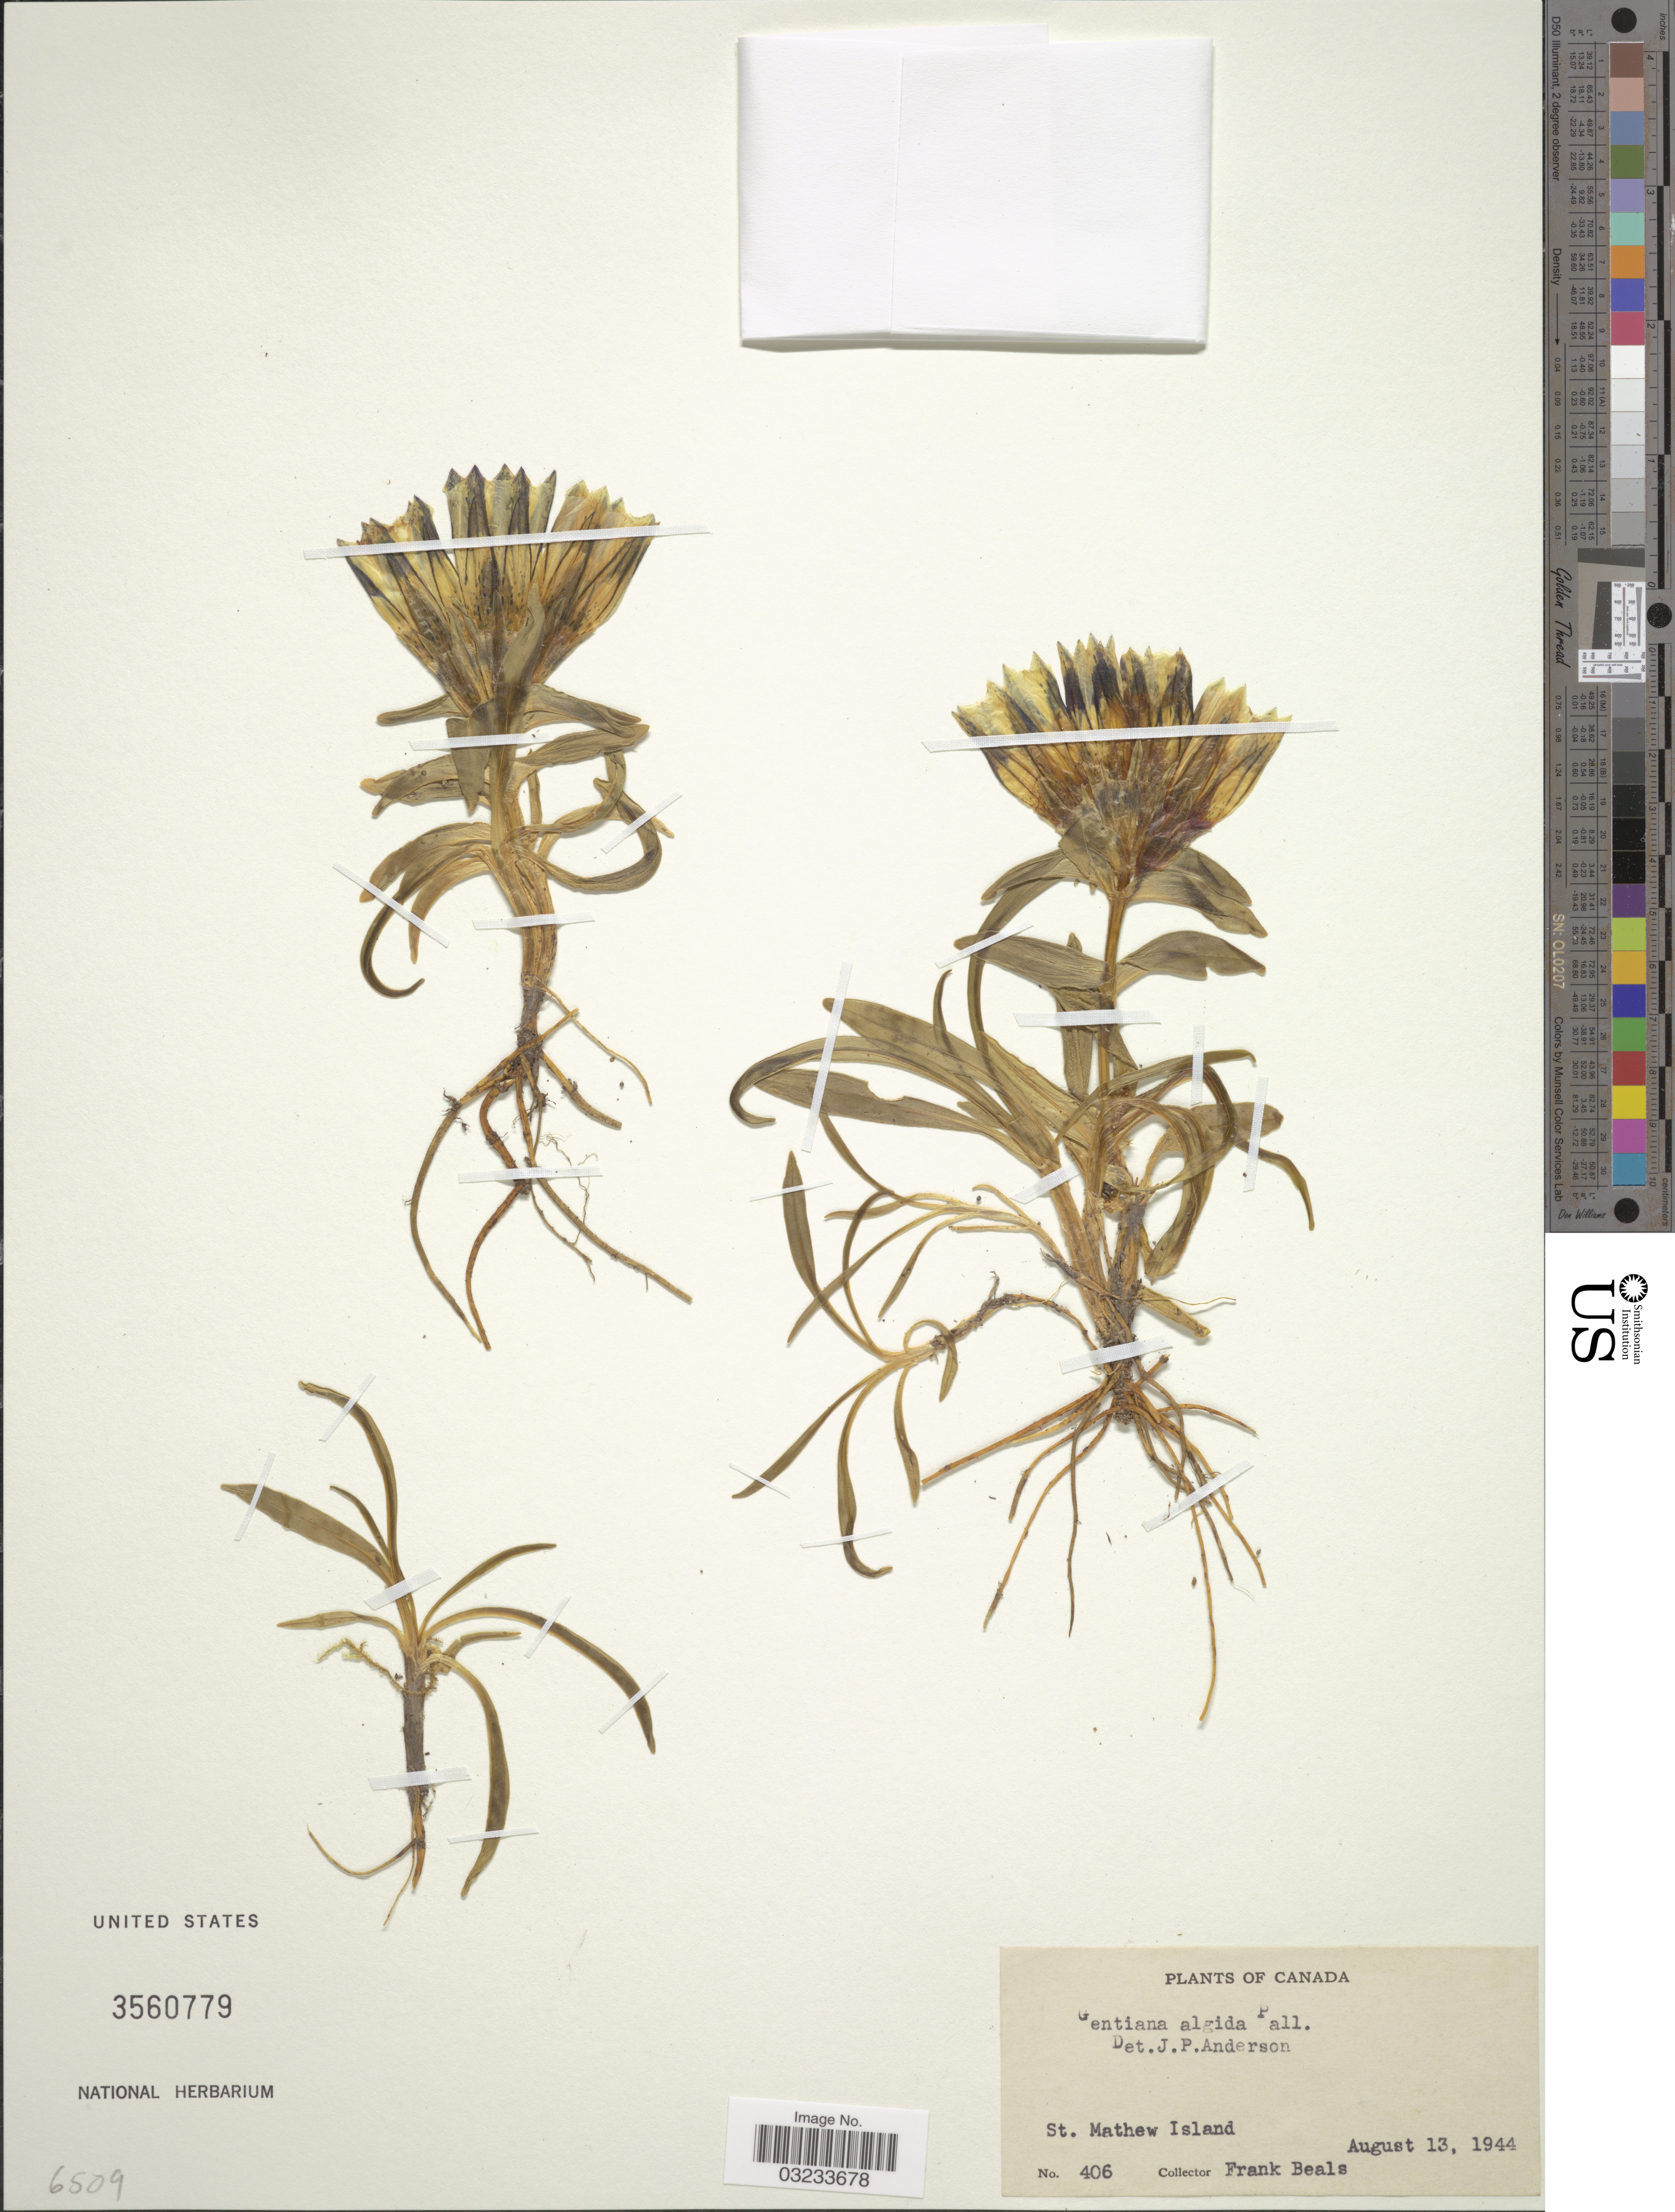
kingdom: Plantae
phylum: Tracheophyta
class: Magnoliopsida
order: Gentianales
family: Gentianaceae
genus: Gentiana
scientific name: Gentiana algida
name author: Pall.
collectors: F. Beals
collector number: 406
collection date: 1944-08-13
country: Canada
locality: St. Mathew Island.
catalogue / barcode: US 3560779